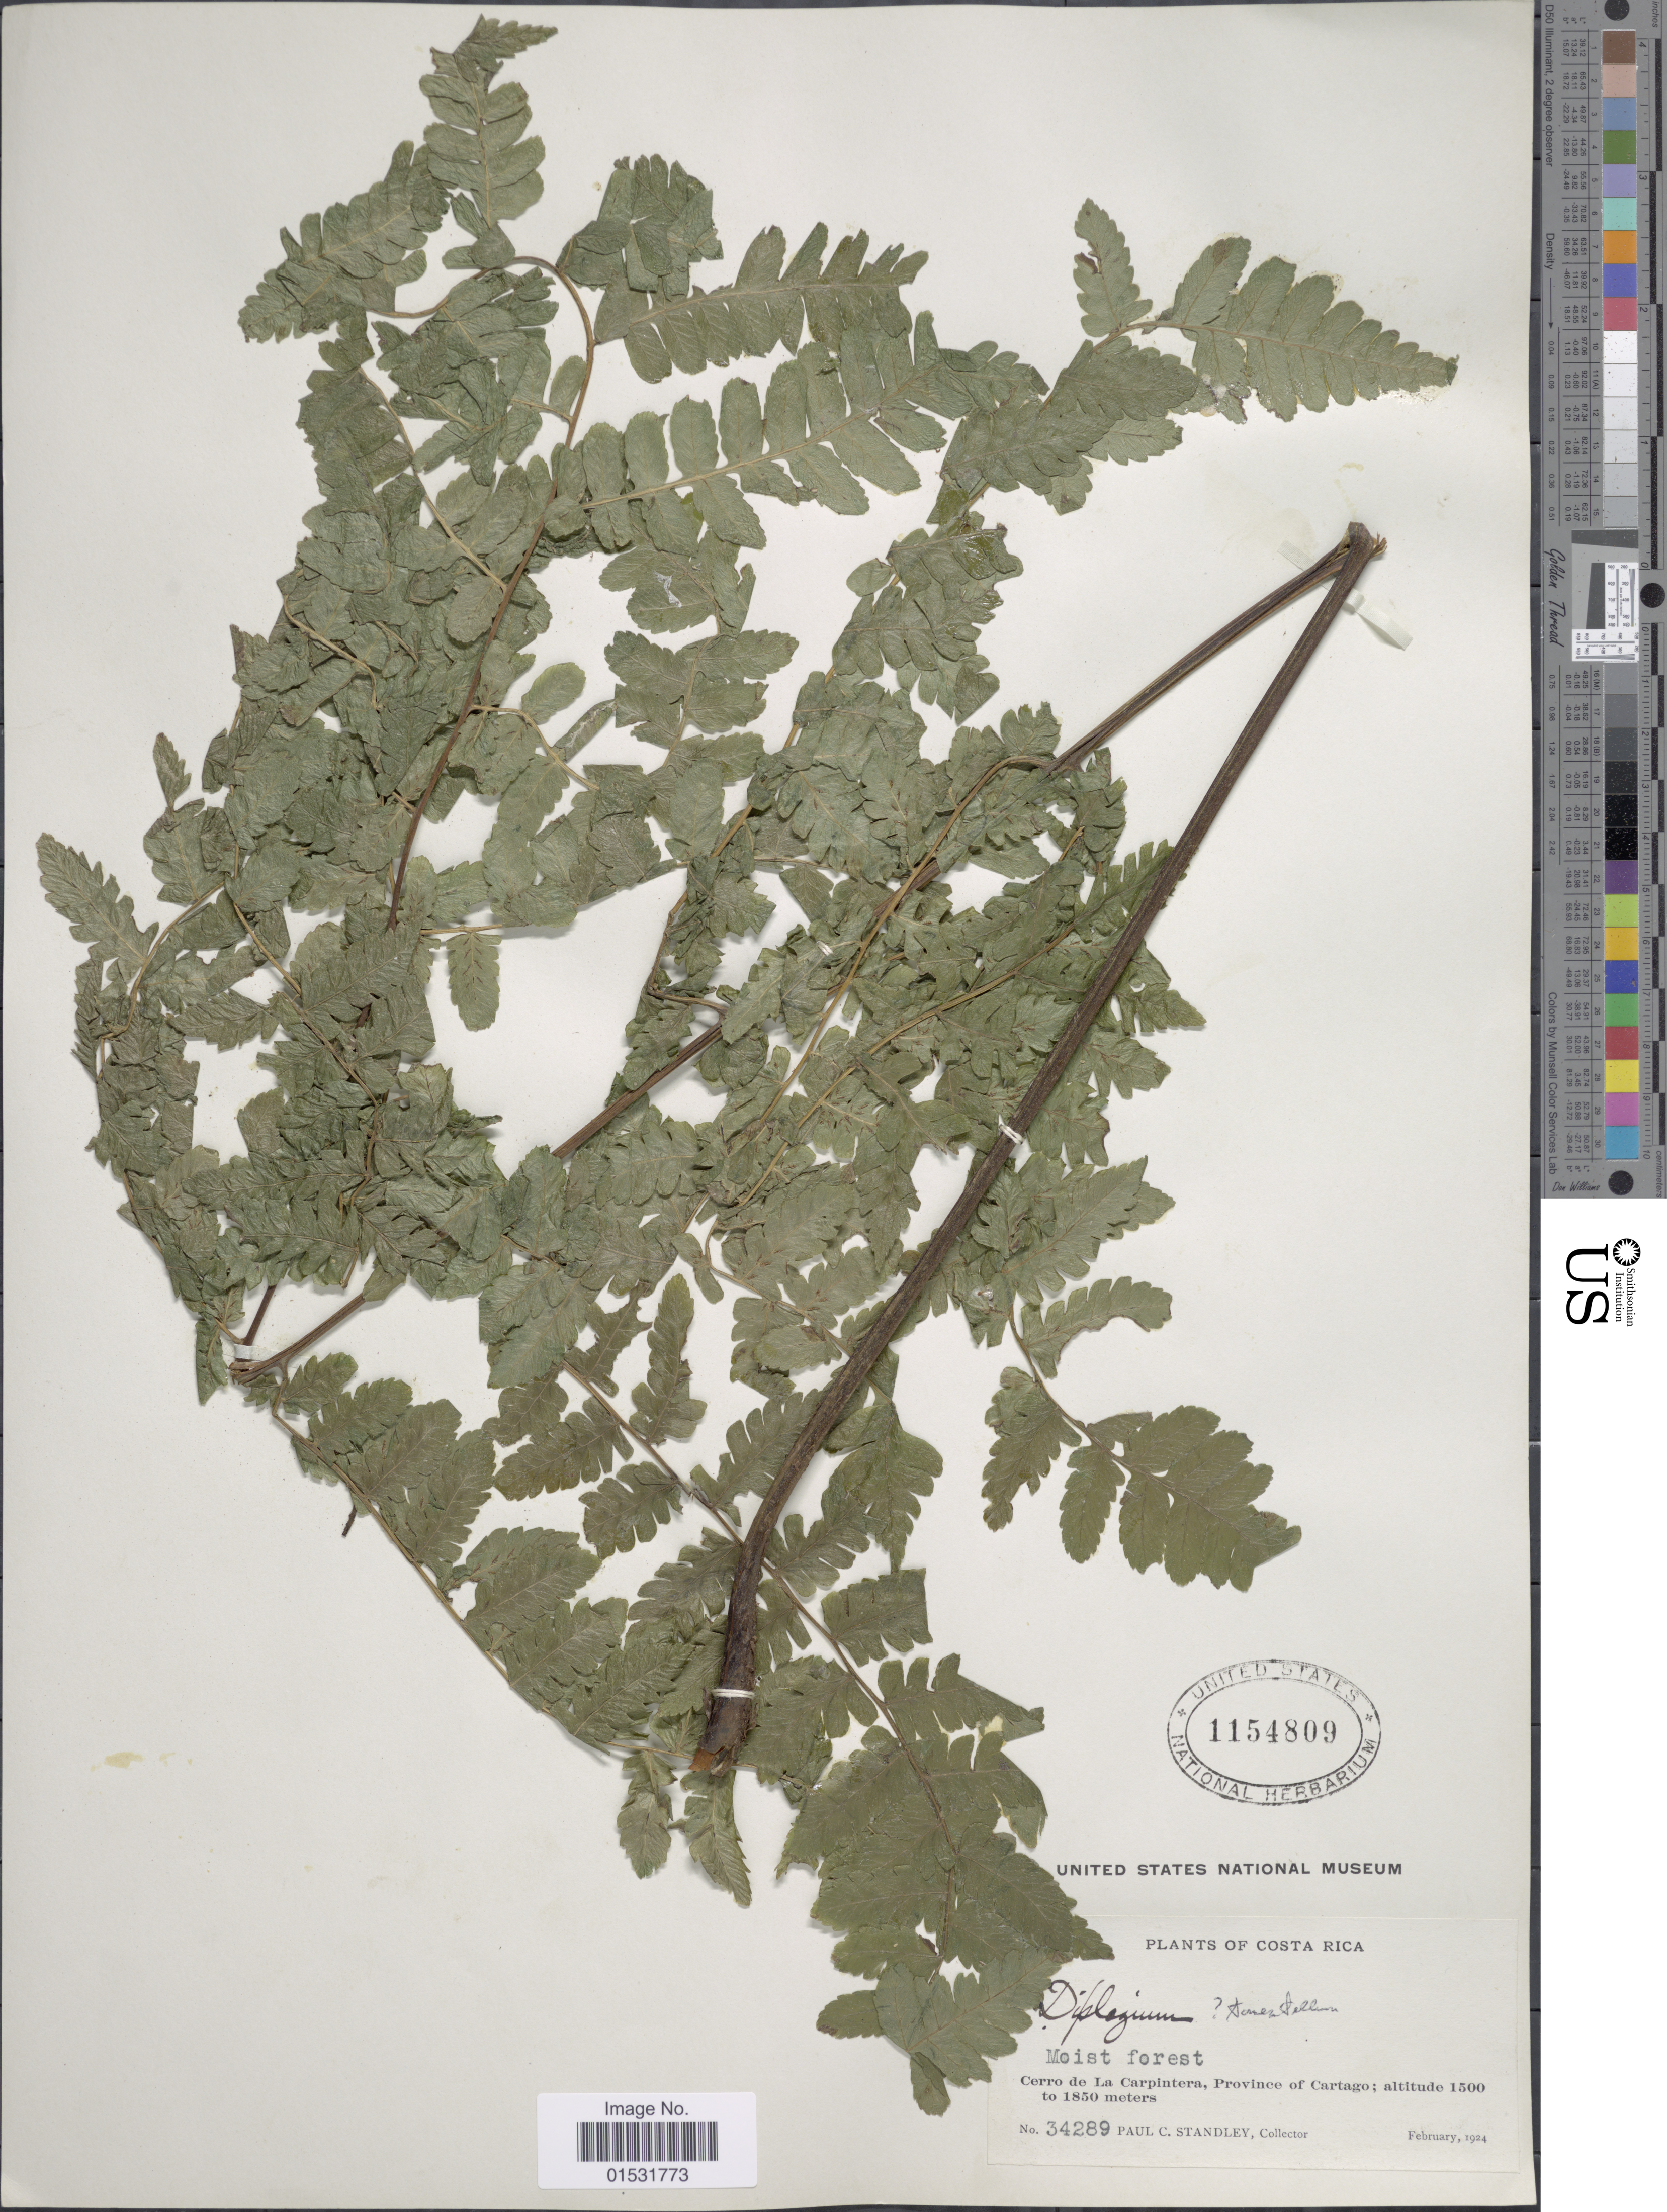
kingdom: Plantae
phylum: Tracheophyta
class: Polypodiopsida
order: Polypodiales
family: Athyriaceae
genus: Diplazium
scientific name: Diplazium hians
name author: Kunze ex Klotzsch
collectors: P. C. Standley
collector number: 34289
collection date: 1924-02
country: Costa Rica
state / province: Cartago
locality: Cerro de La Carpintera, Province of Cartago.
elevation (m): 1500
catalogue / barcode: US 1154809